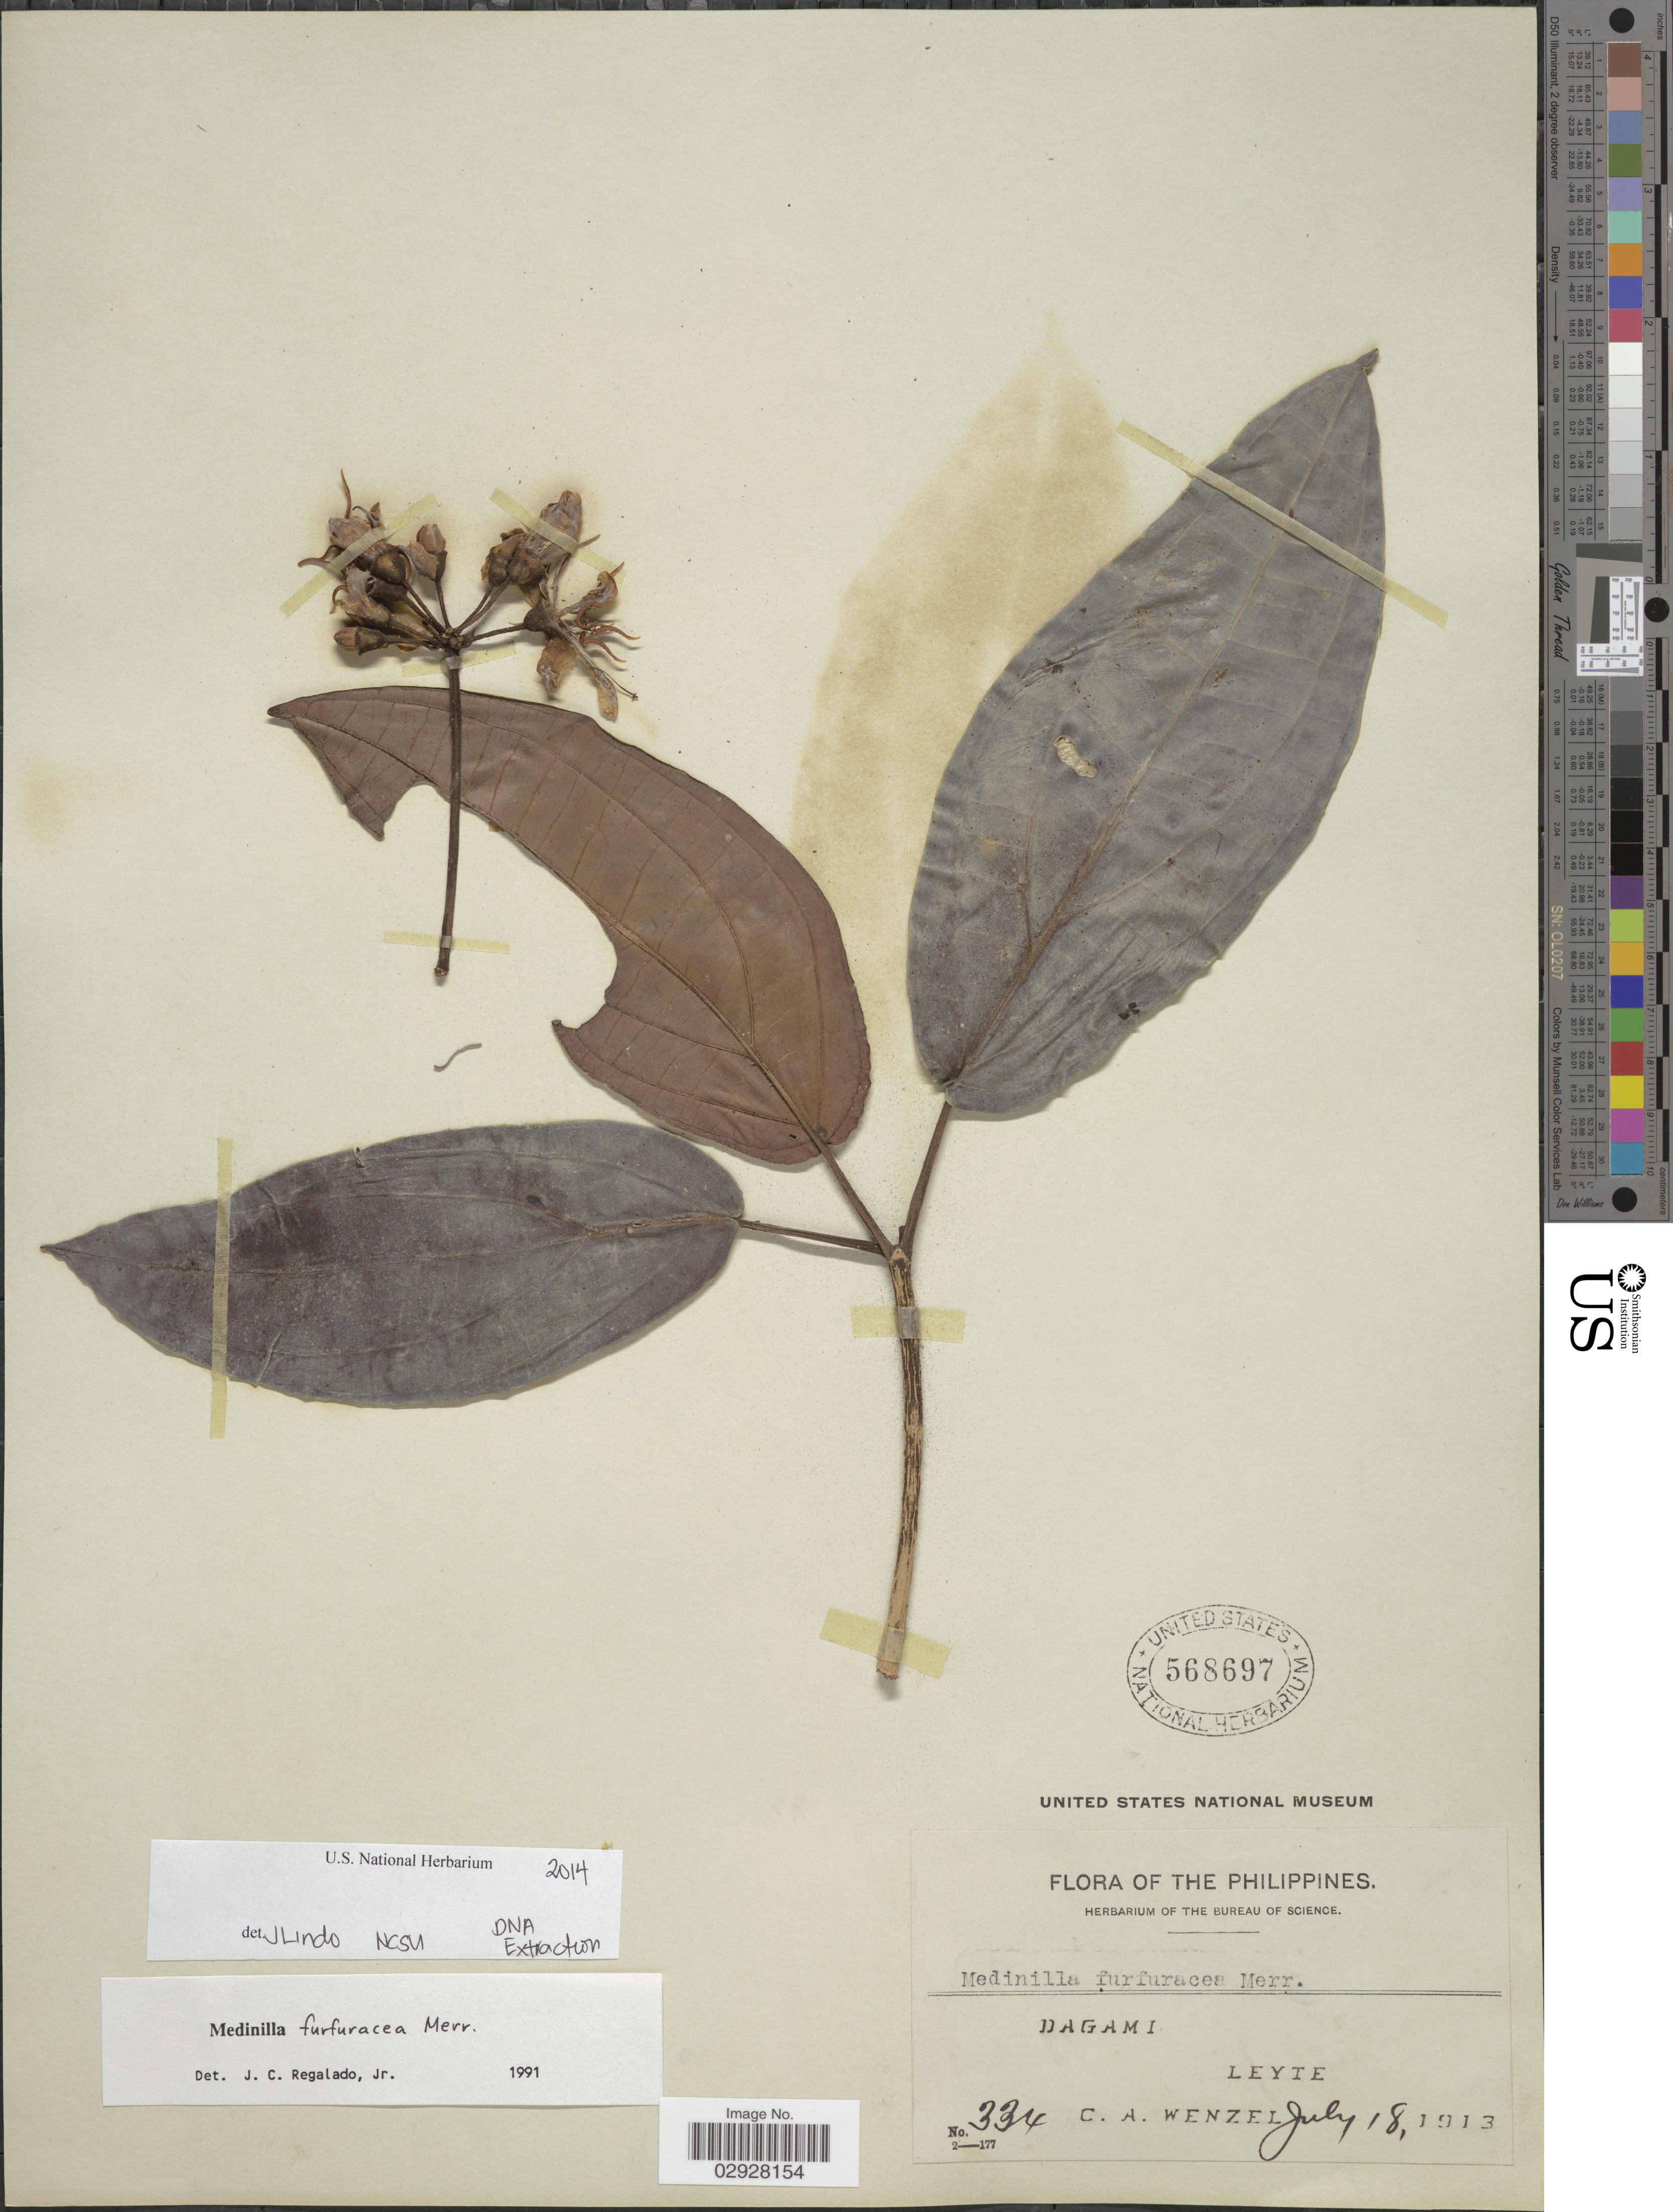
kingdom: Plantae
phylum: Tracheophyta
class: Magnoliopsida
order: Myrtales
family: Melastomataceae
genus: Medinilla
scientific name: Medinilla furfuracea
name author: Merr.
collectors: C. Wenzel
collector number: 334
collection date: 1913-07-18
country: Philippines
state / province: Eastern Visayas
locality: Dagami, Leyte.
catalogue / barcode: US 568697